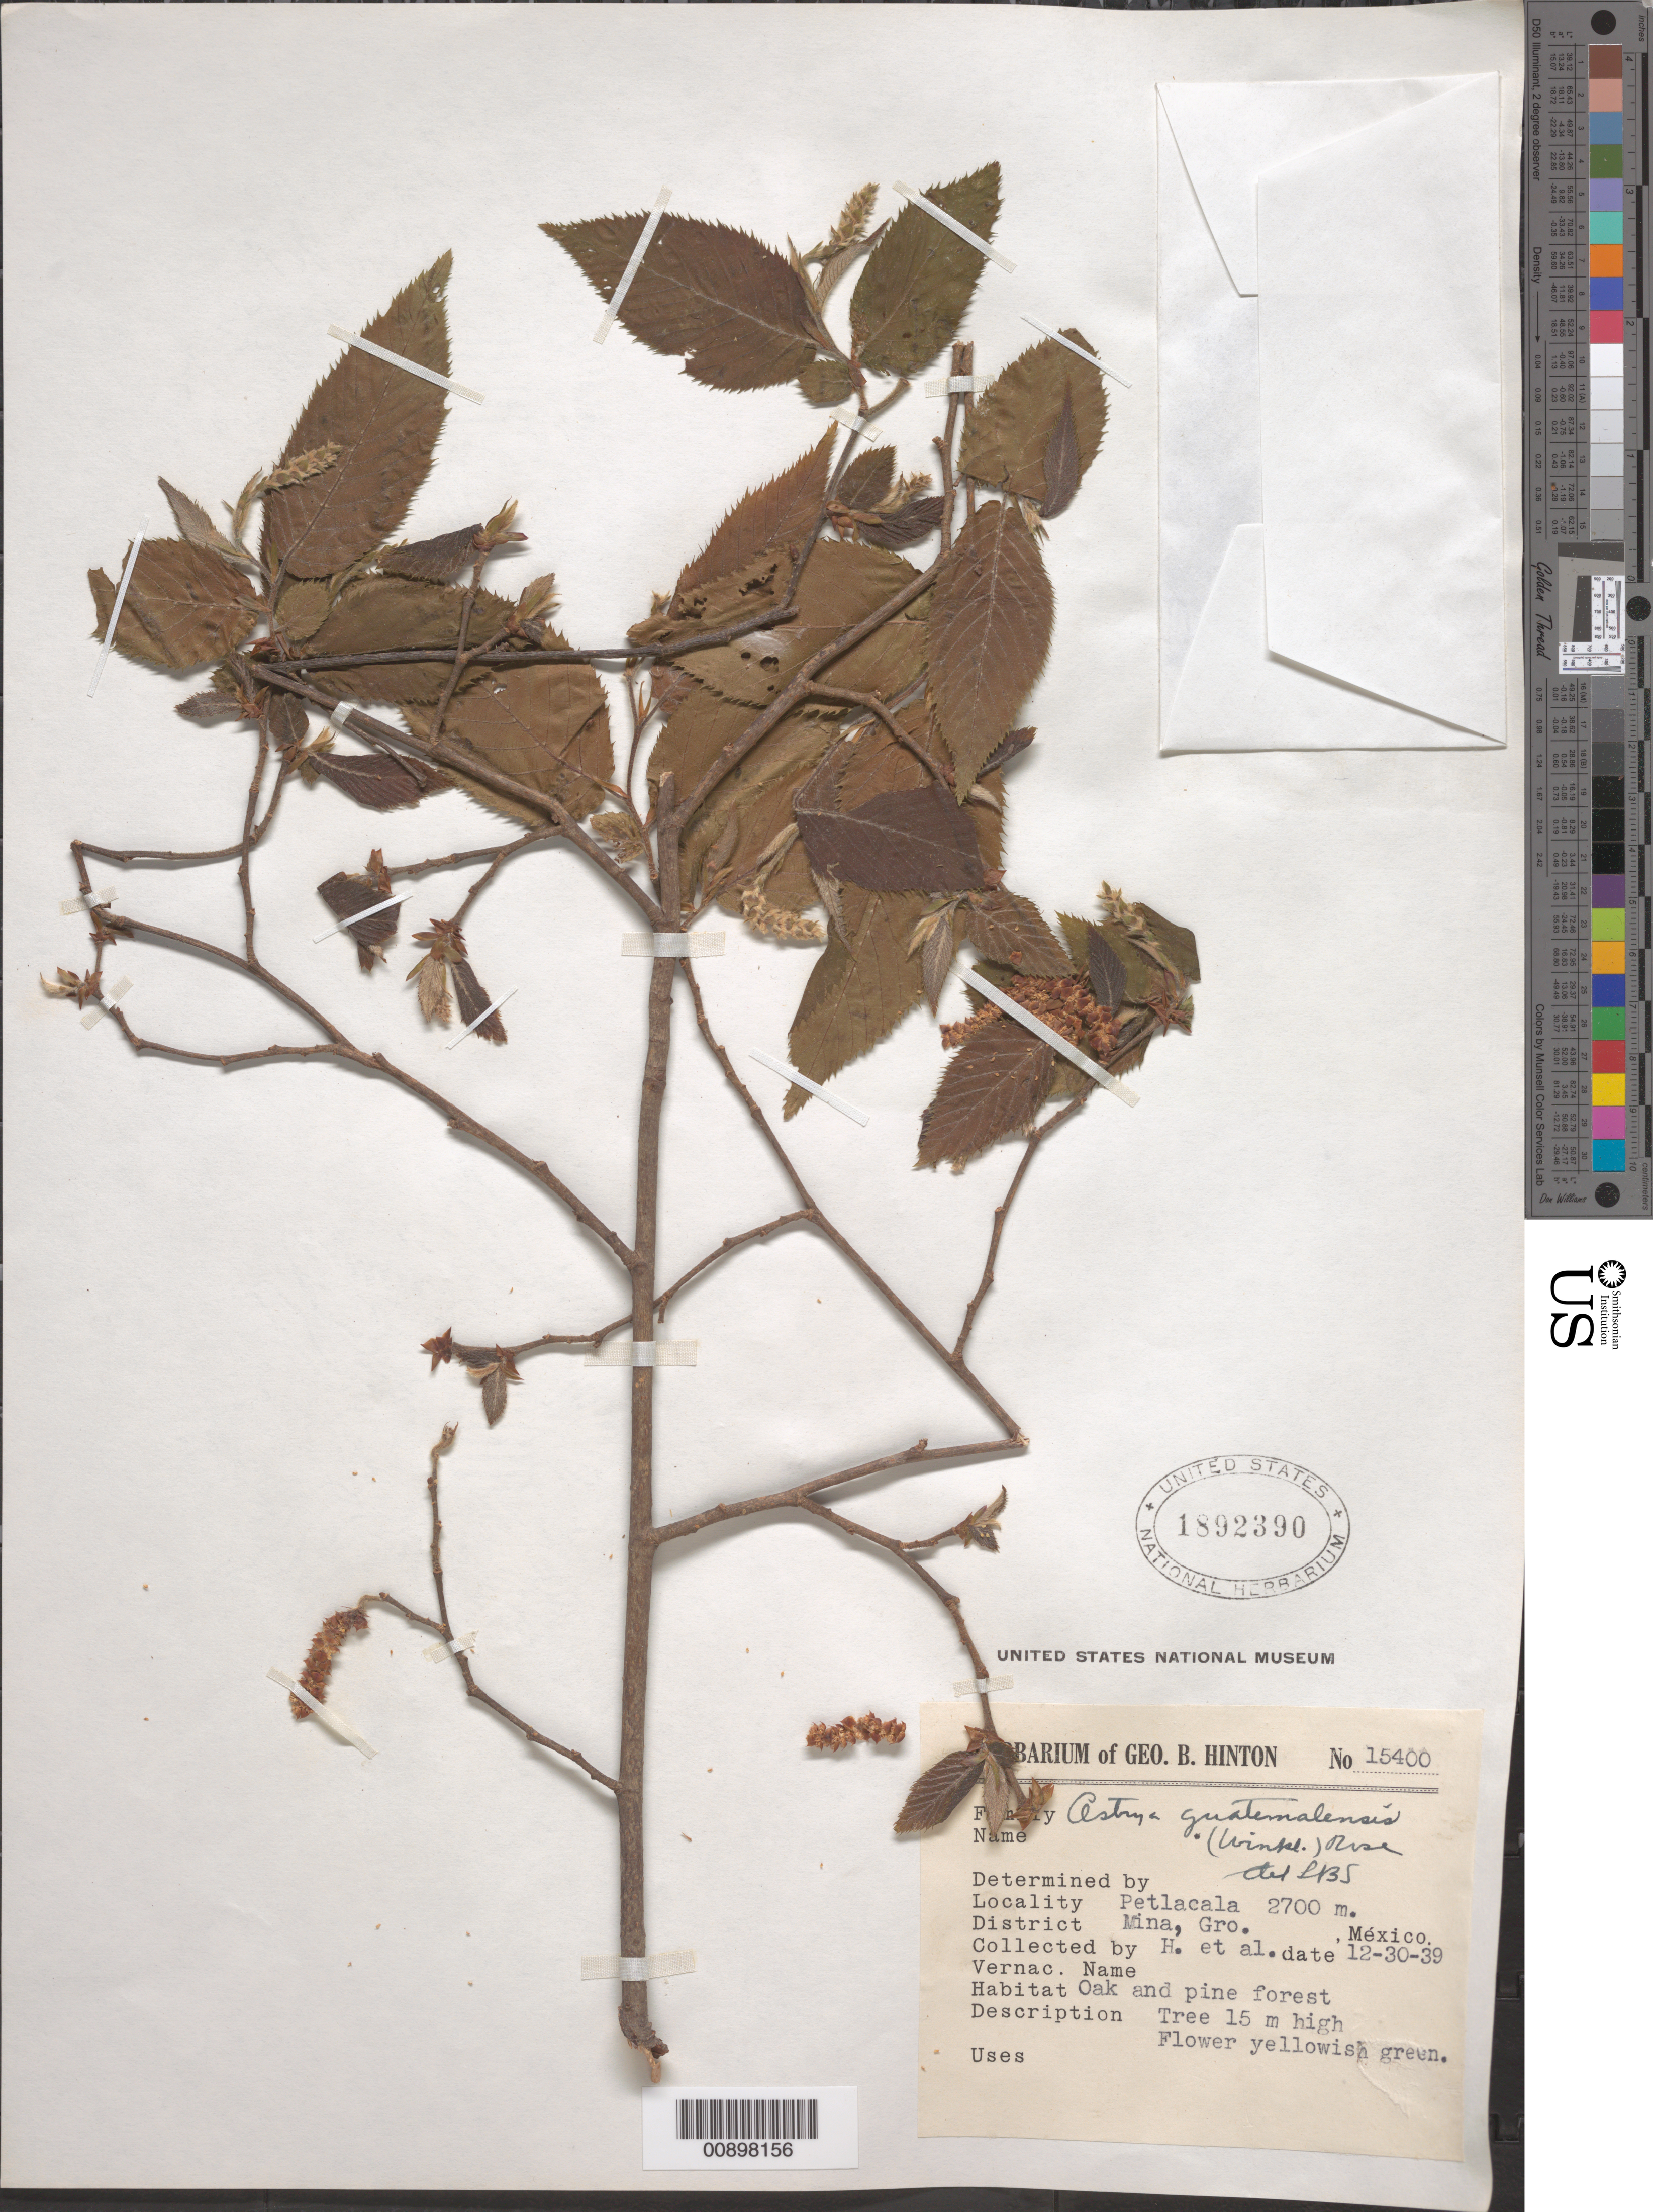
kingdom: Plantae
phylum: Tracheophyta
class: Magnoliopsida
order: Fagales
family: Betulaceae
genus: Ostrya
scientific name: Ostrya guatemalensis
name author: (H.J.P. Winkl.) Rose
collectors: G. B. Hinton & et al.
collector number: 15400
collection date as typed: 30 Dec 1939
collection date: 1939-12-30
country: Mexico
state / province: Guerrero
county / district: Mina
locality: Petlacala, District Mina, Guerrero.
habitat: Oak and pine forest.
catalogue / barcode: US 1892390